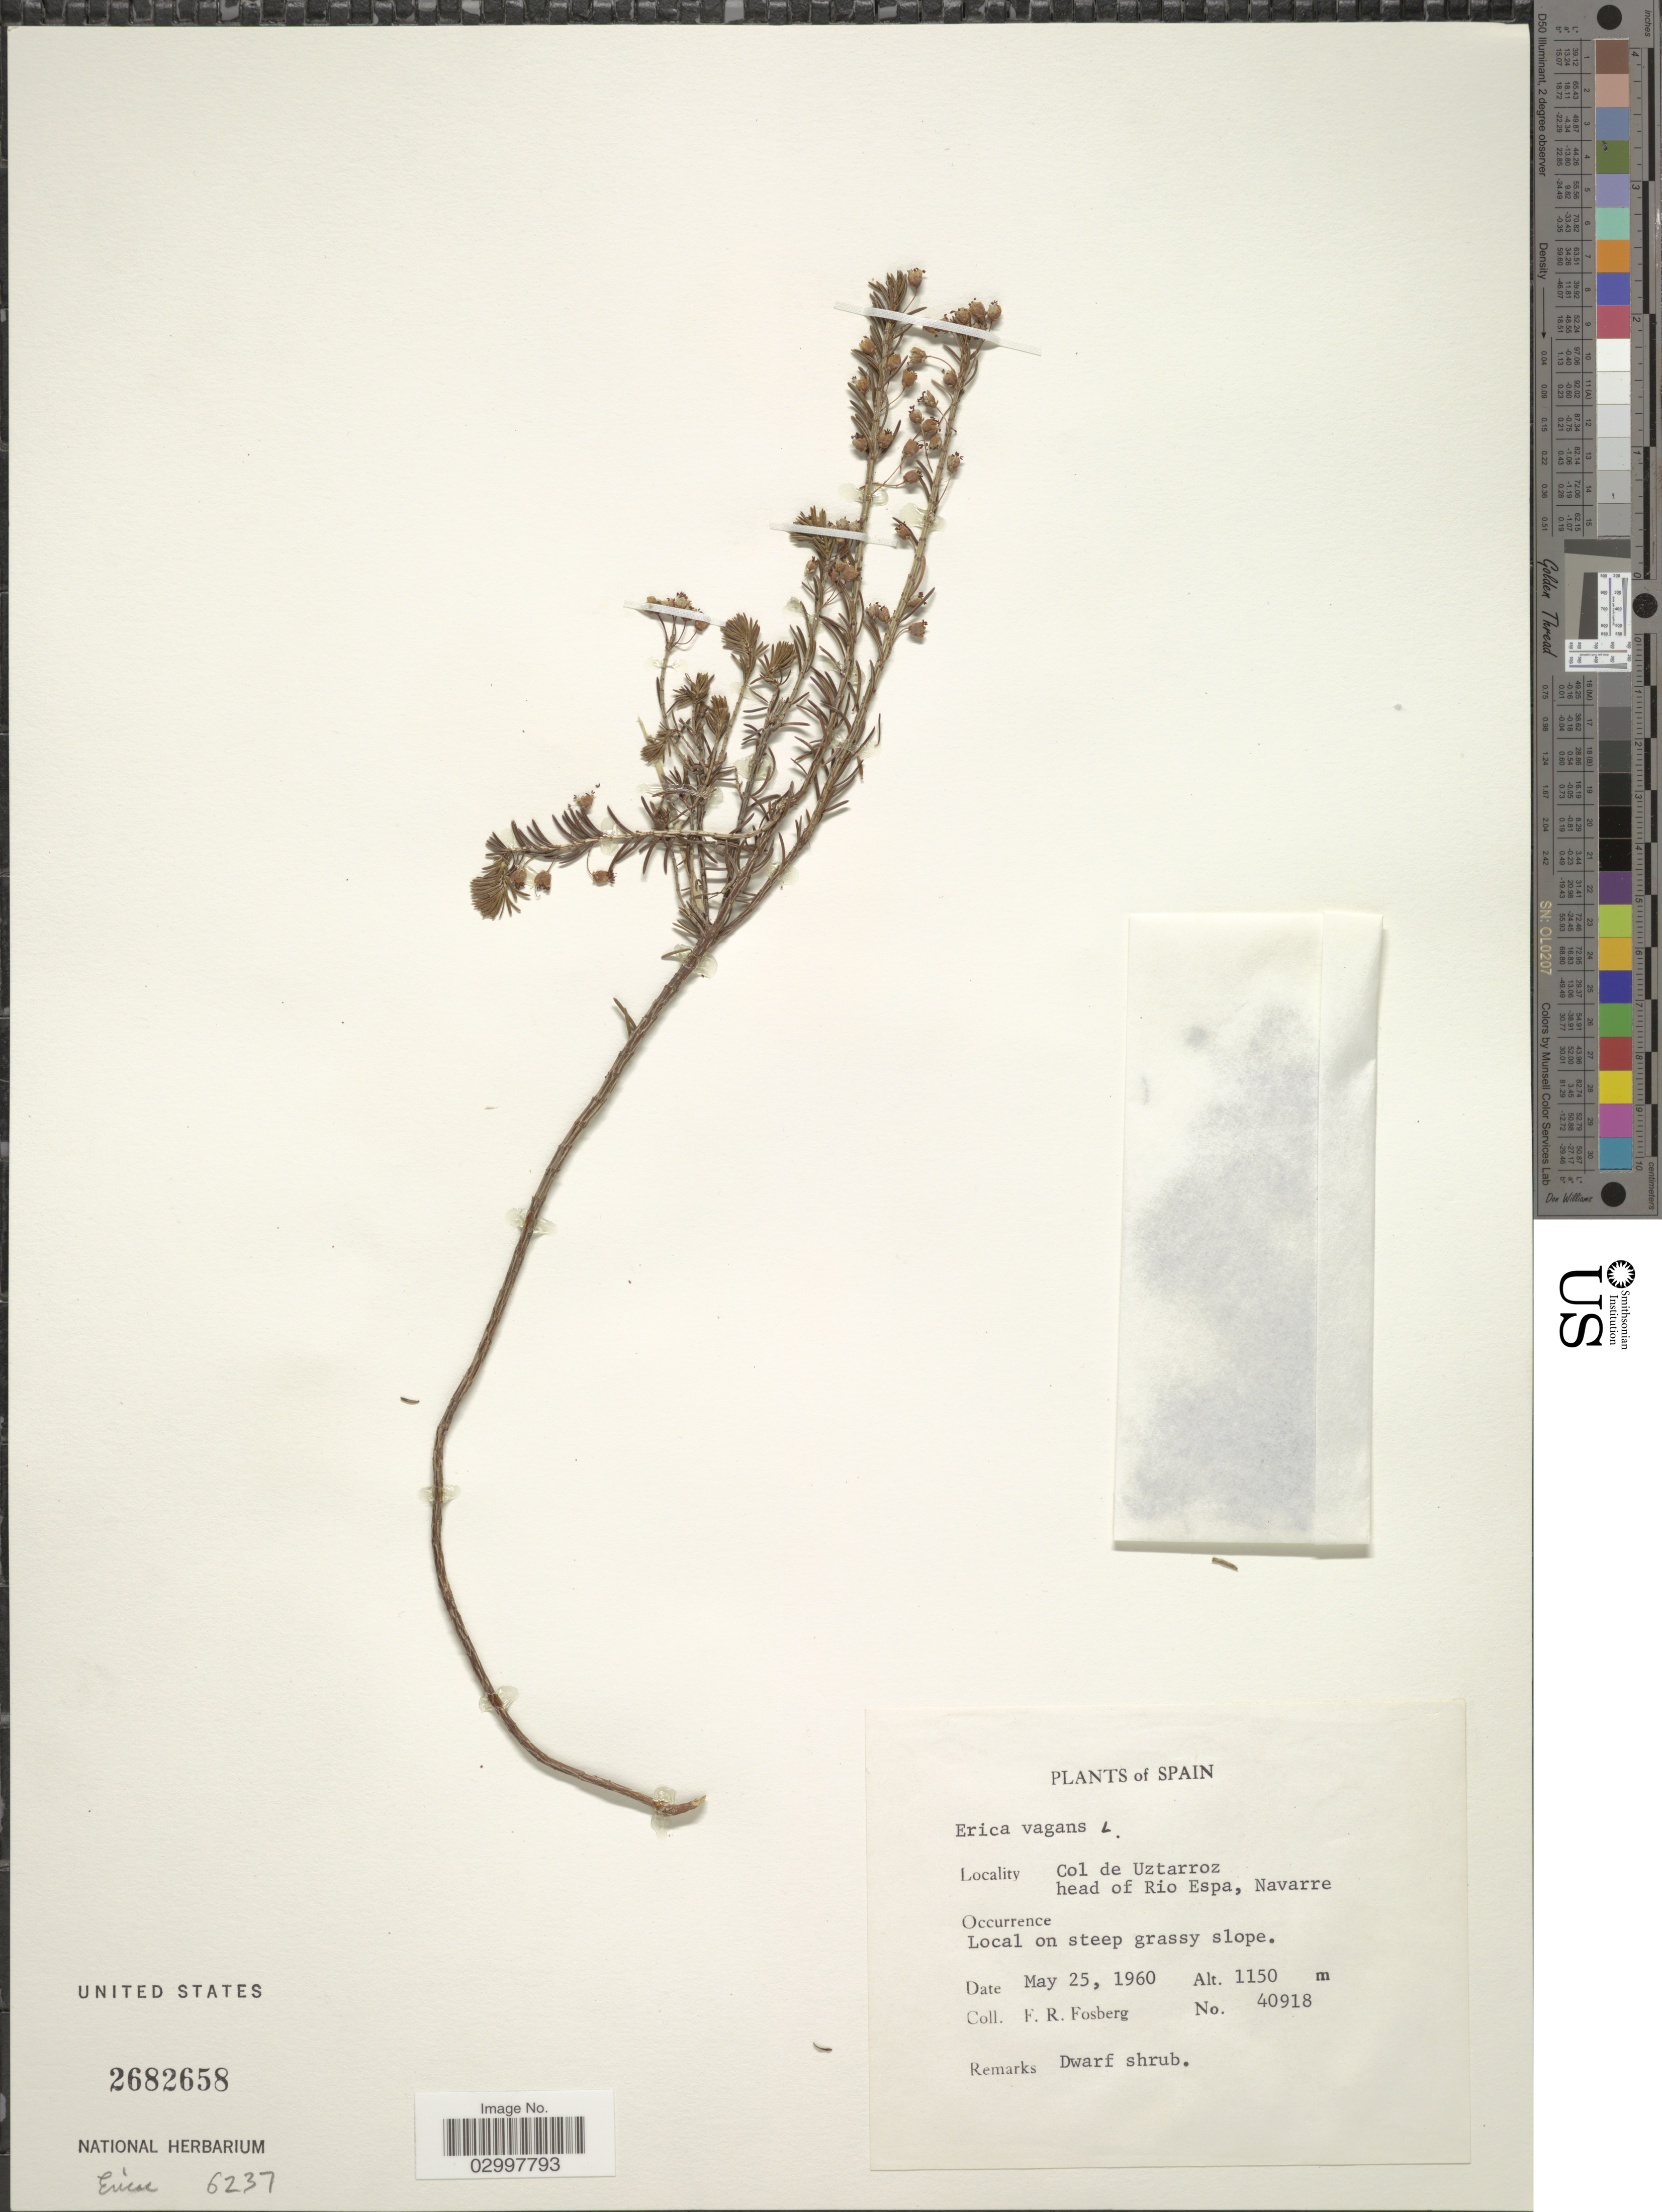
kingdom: Plantae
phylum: Tracheophyta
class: Magnoliopsida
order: Ericales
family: Ericaceae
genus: Erica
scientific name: Erica vagans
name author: L.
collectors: F. R. Fosberg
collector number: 40918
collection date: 1960-05-25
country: Spain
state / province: Navarra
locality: Col de Uztarroz head of Rio Espa, Navarre.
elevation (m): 1150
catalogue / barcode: US 2682658